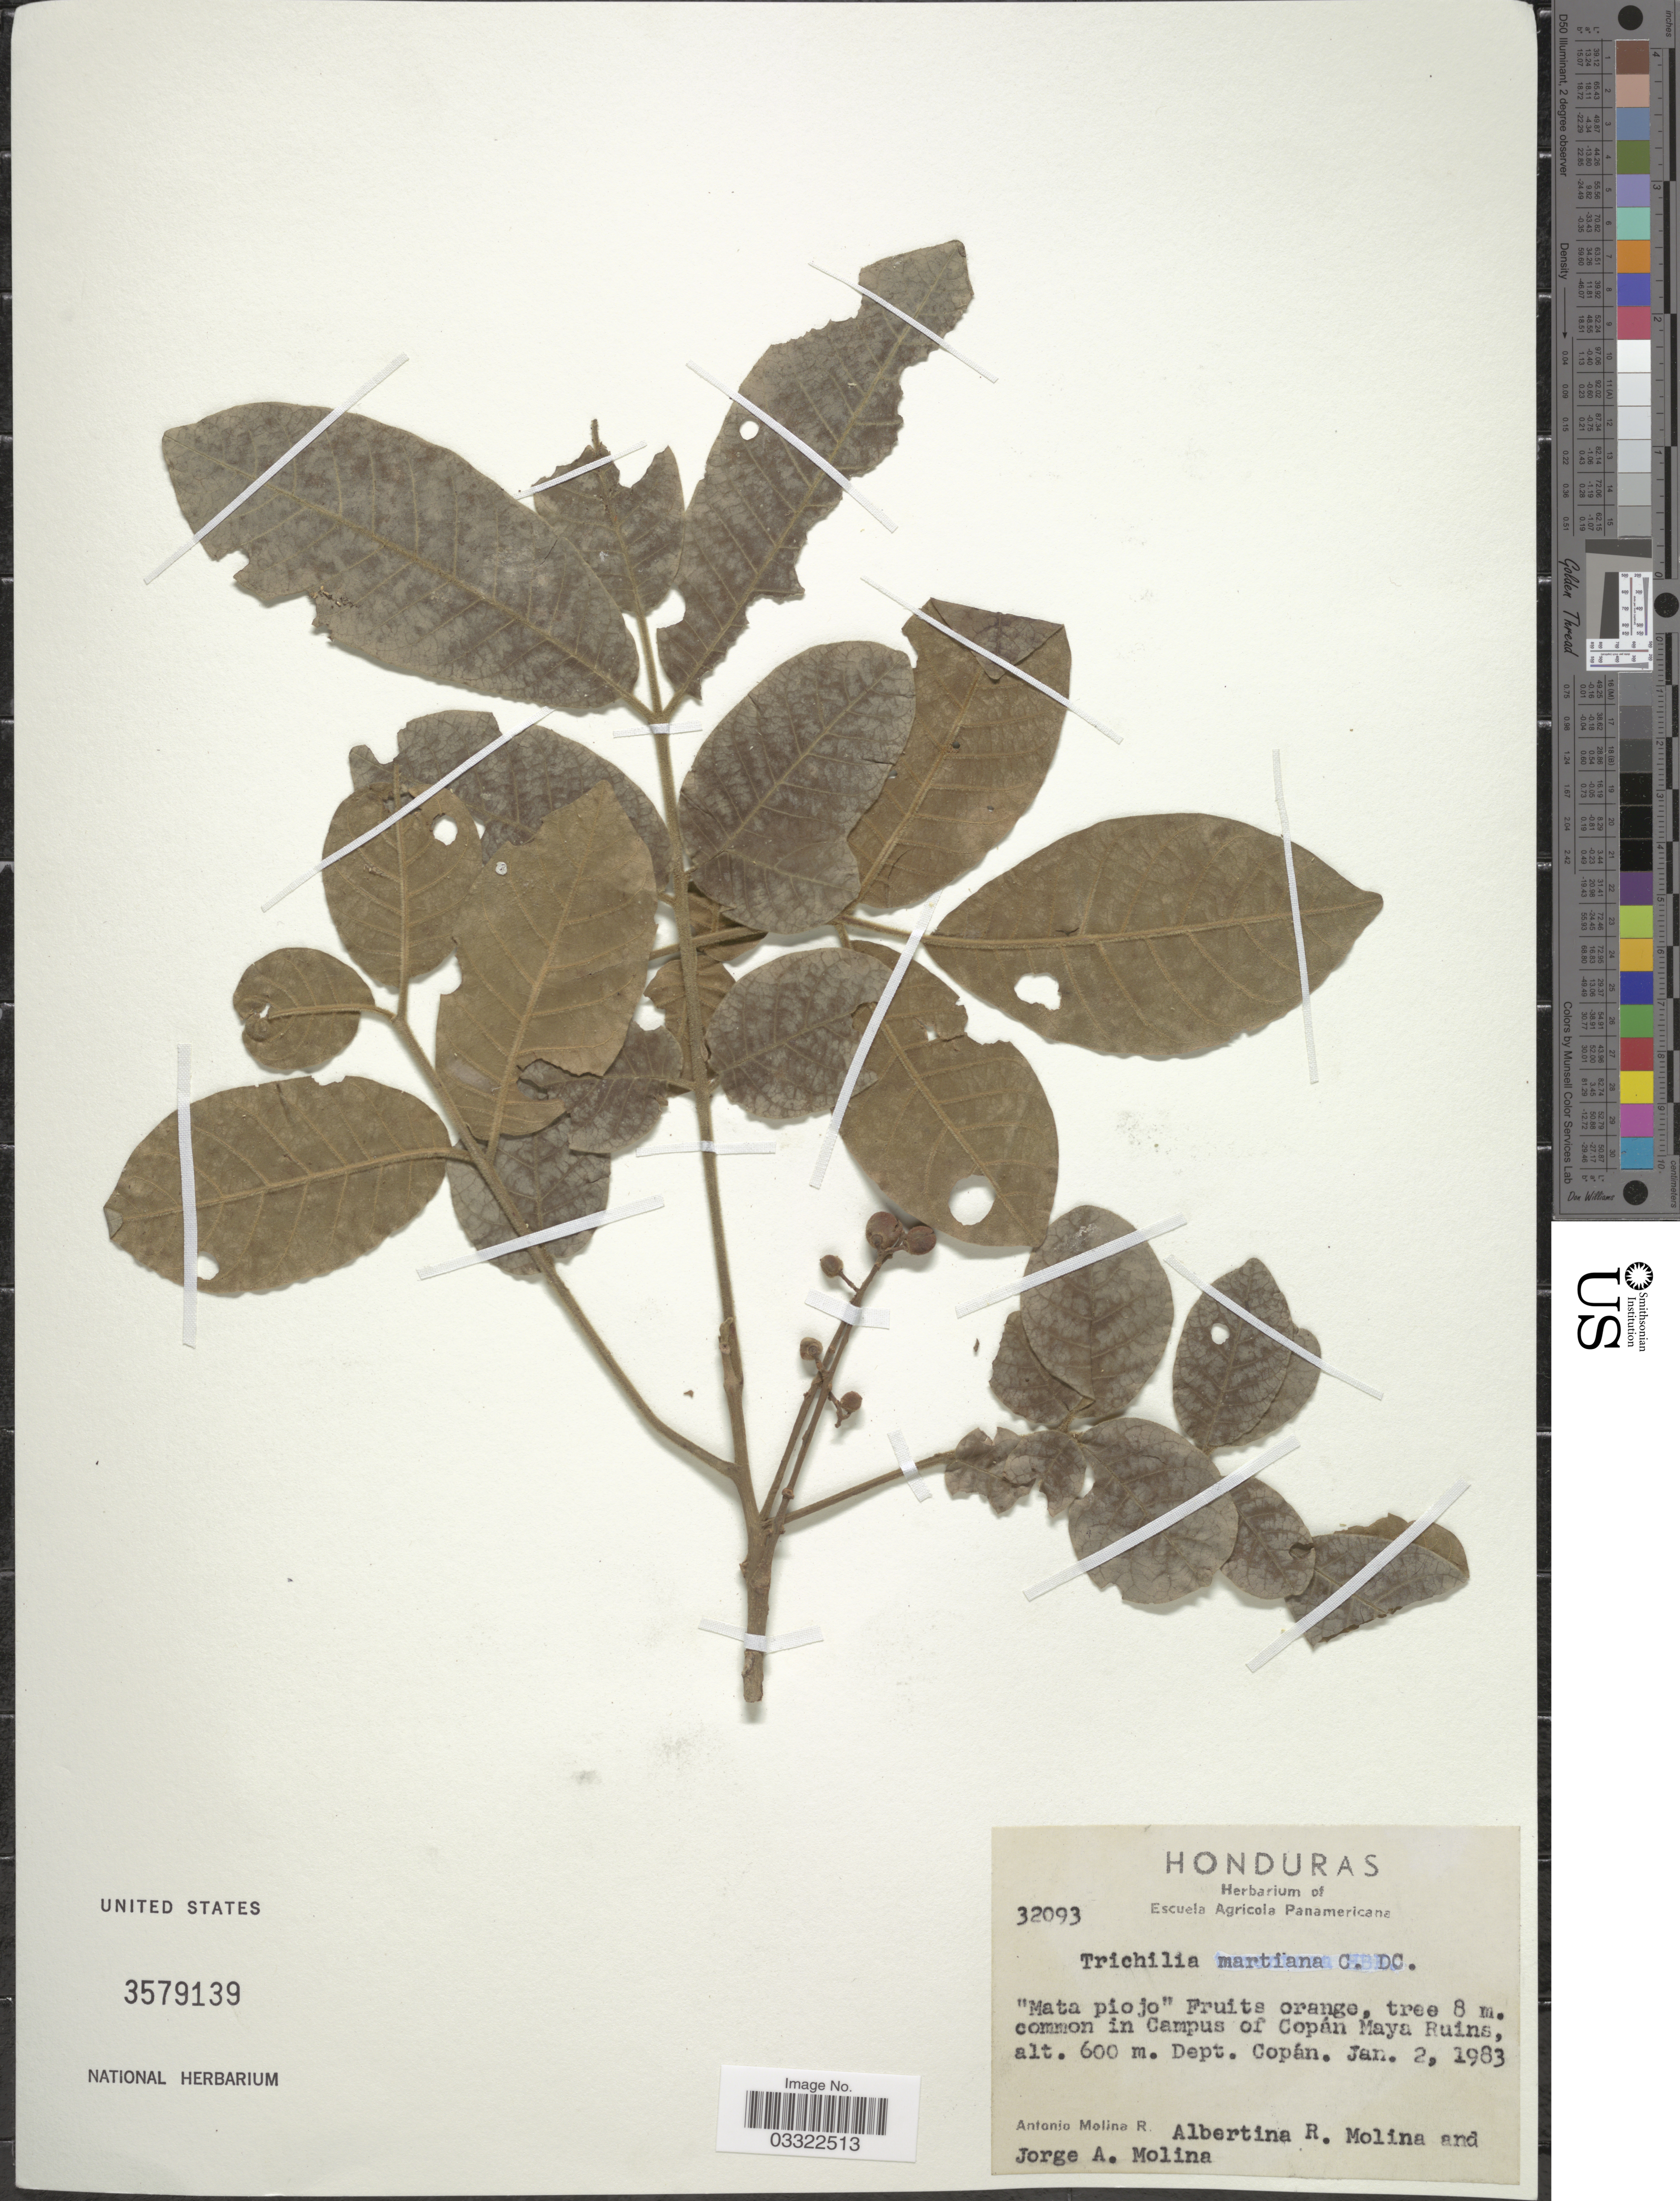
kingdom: Plantae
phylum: Tracheophyta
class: Magnoliopsida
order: Sapindales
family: Meliaceae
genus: Trichilia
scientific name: Trichilia martiana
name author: C. DC.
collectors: A. Molina R., A. R. Molina & J. A. Molina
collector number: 32093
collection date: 1983-01-02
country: Honduras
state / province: Copán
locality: Common in Campus of Copán Maya Ruins. Dept. Copán.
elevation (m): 600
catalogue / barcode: US 3579139